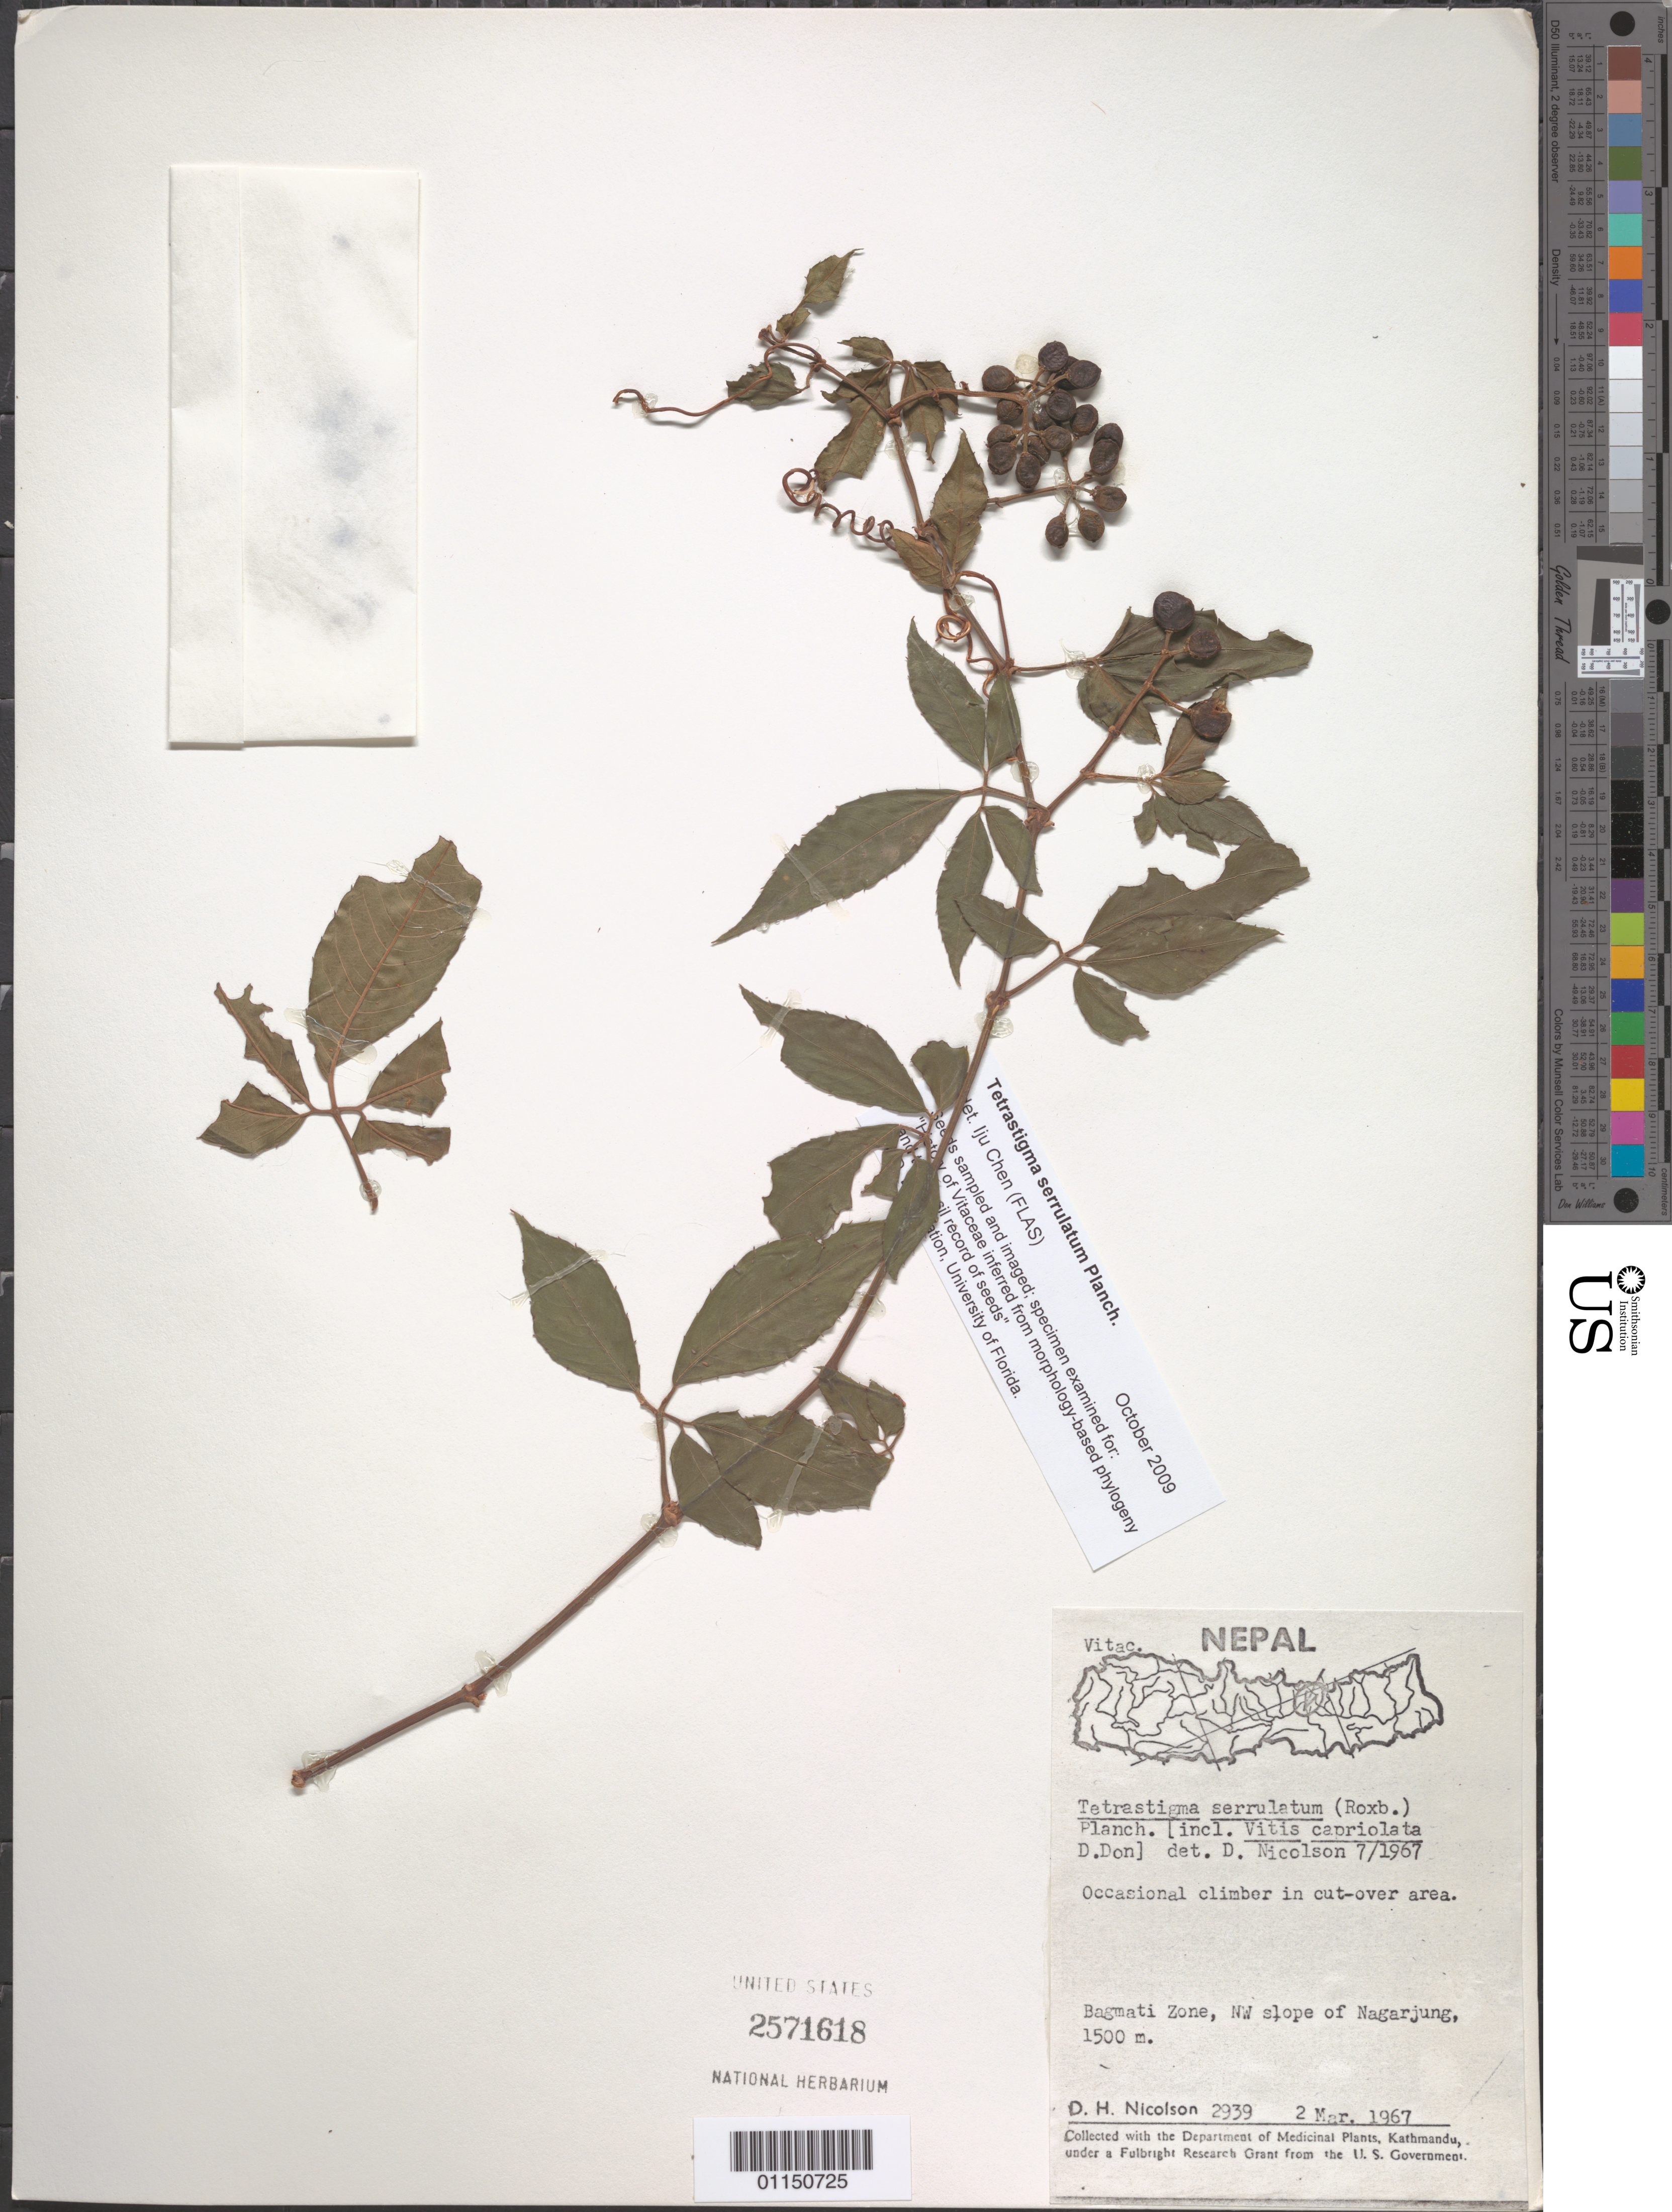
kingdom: Plantae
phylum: Tracheophyta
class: Magnoliopsida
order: Vitales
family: Vitaceae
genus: Tetrastigma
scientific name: Tetrastigma serrulatum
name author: (Roxb.) Planch.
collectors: D. H. Nicolson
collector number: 2939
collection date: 1967-03-02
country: Nepal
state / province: Bagmati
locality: NW slope of Nagarjung.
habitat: Occasional climber in cut-over area.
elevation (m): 1500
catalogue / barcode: US 2571618